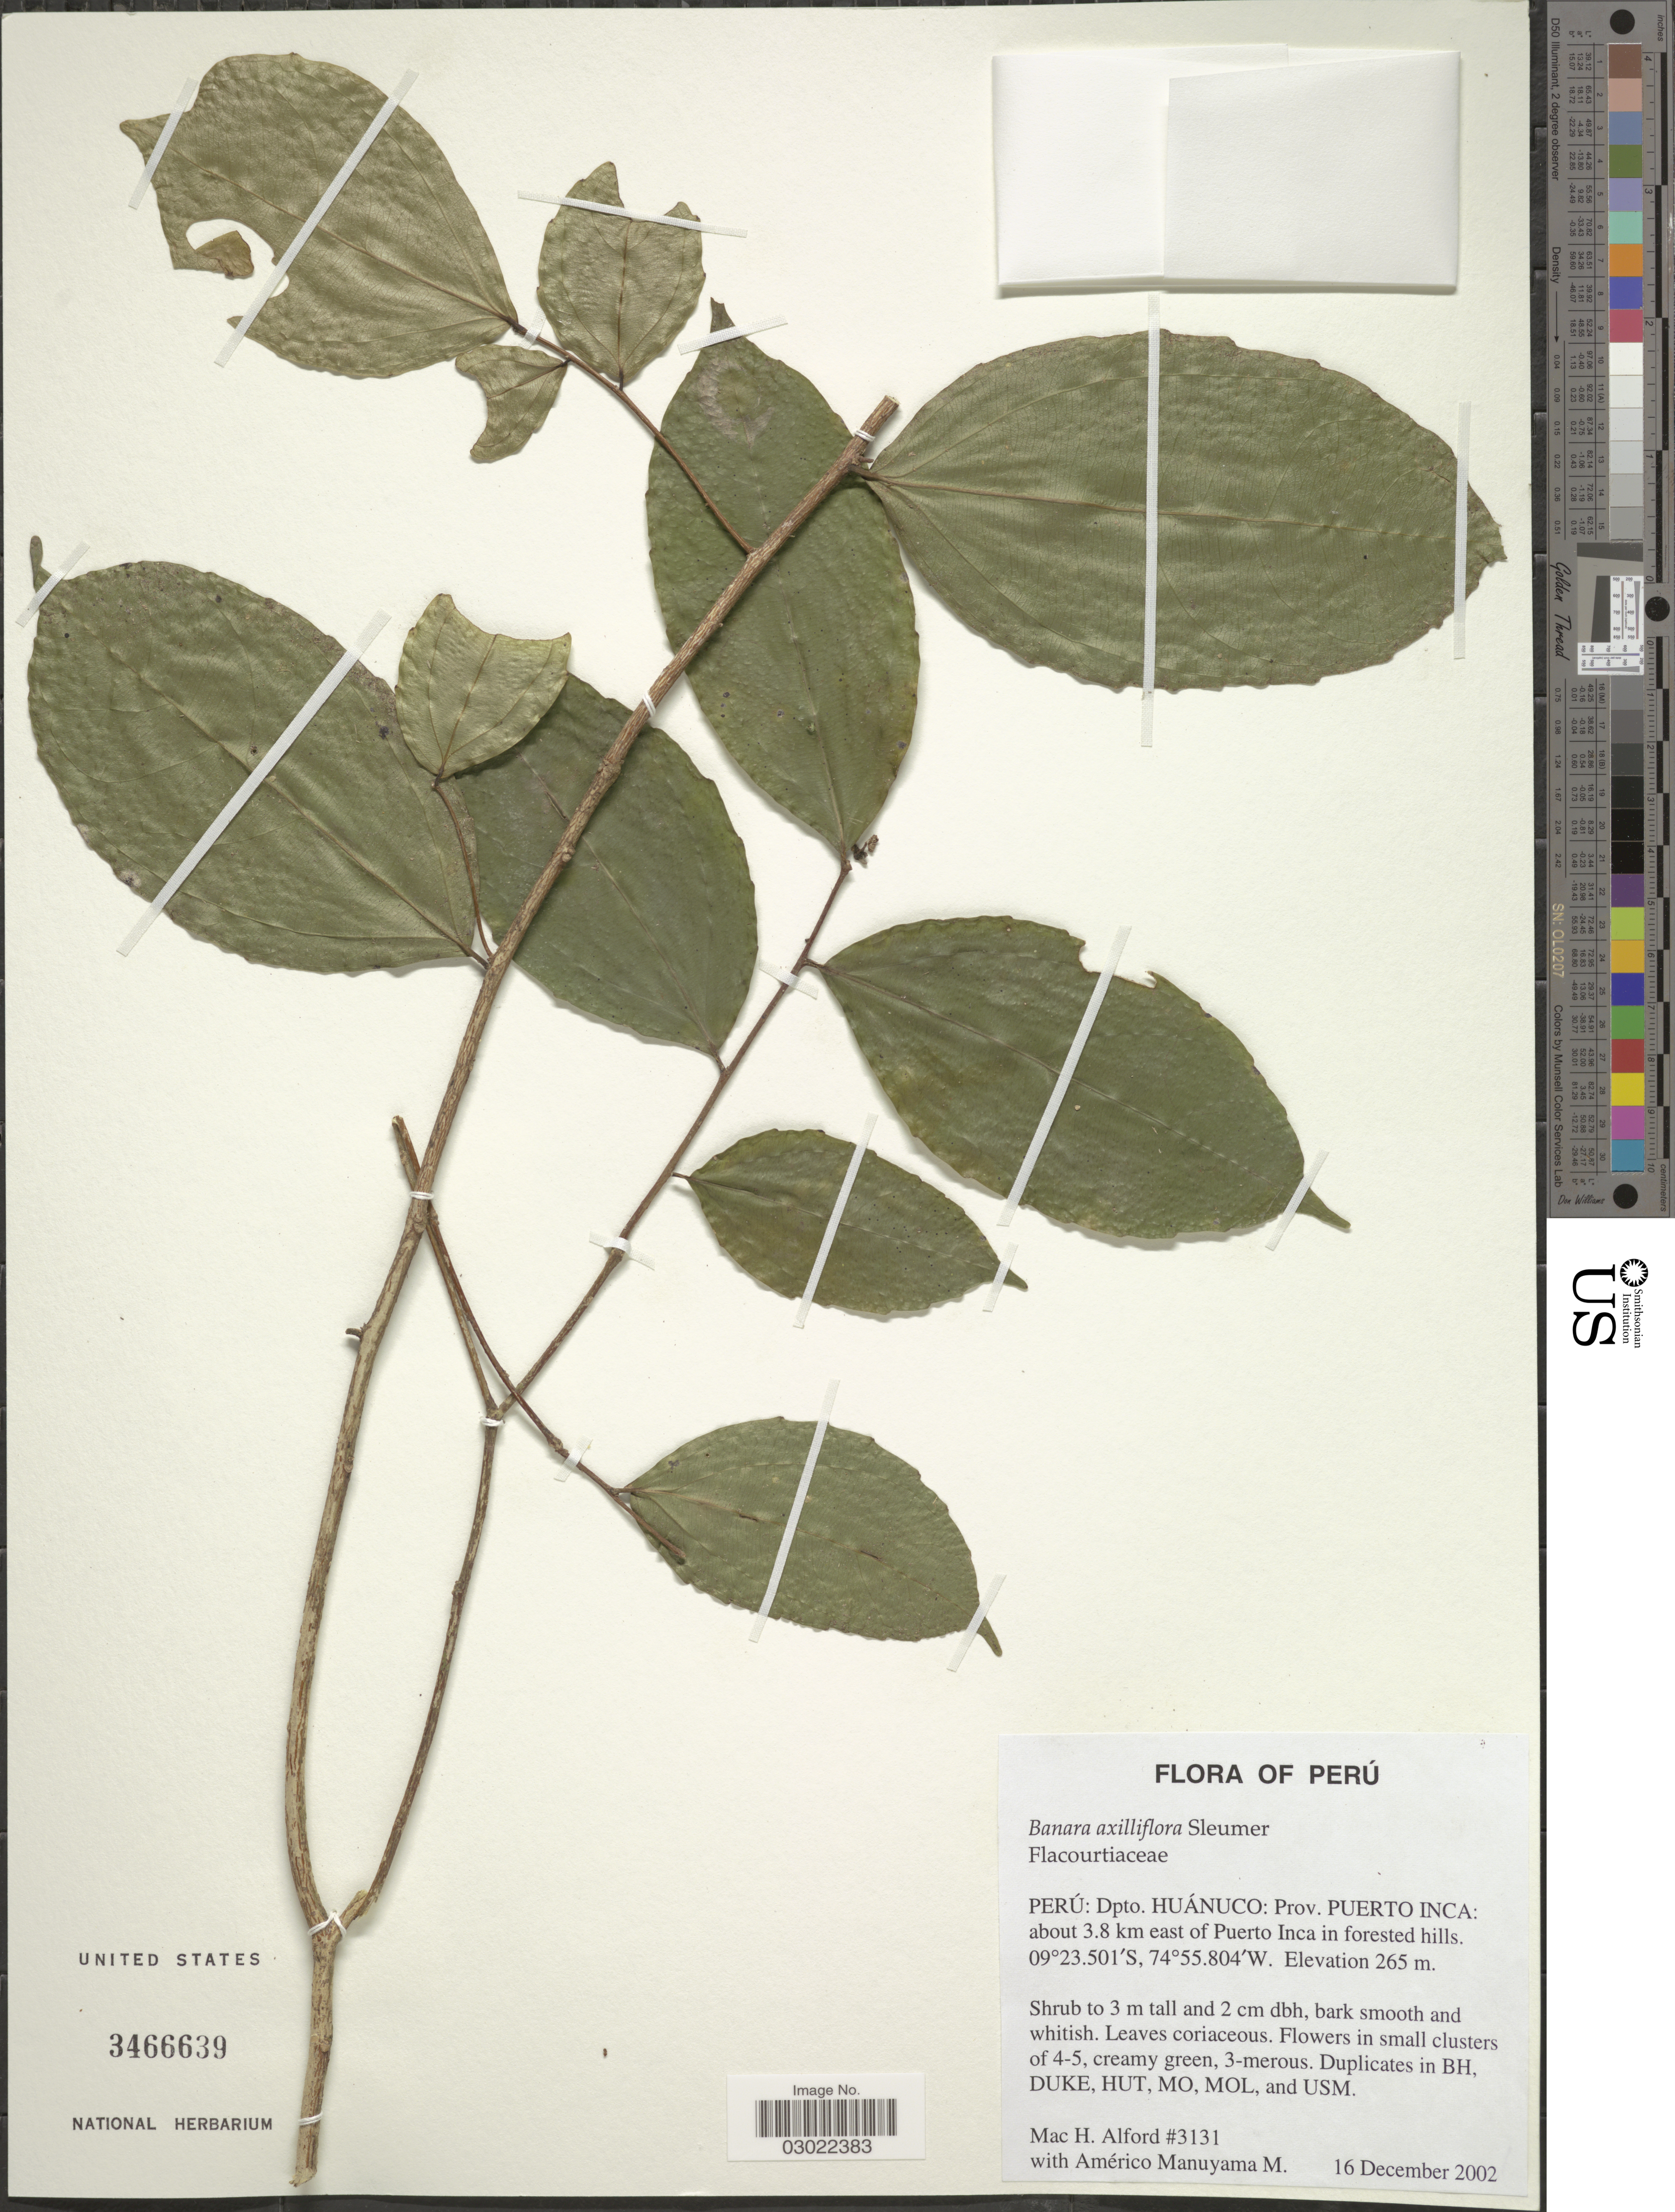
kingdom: Plantae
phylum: Tracheophyta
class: Magnoliopsida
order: Malpighiales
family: Salicaceae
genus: Banara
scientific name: Banara axilliflora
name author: Sleumer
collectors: M. H. Alford & A. Manuyama M.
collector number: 3131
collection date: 2002-12-16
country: Peru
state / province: Huánuco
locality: Dpto. Huánuco: Prov. Puerto Inca: about 3.8 km east of Puerto Inca in forested hills.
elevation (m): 265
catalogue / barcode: US 3466639